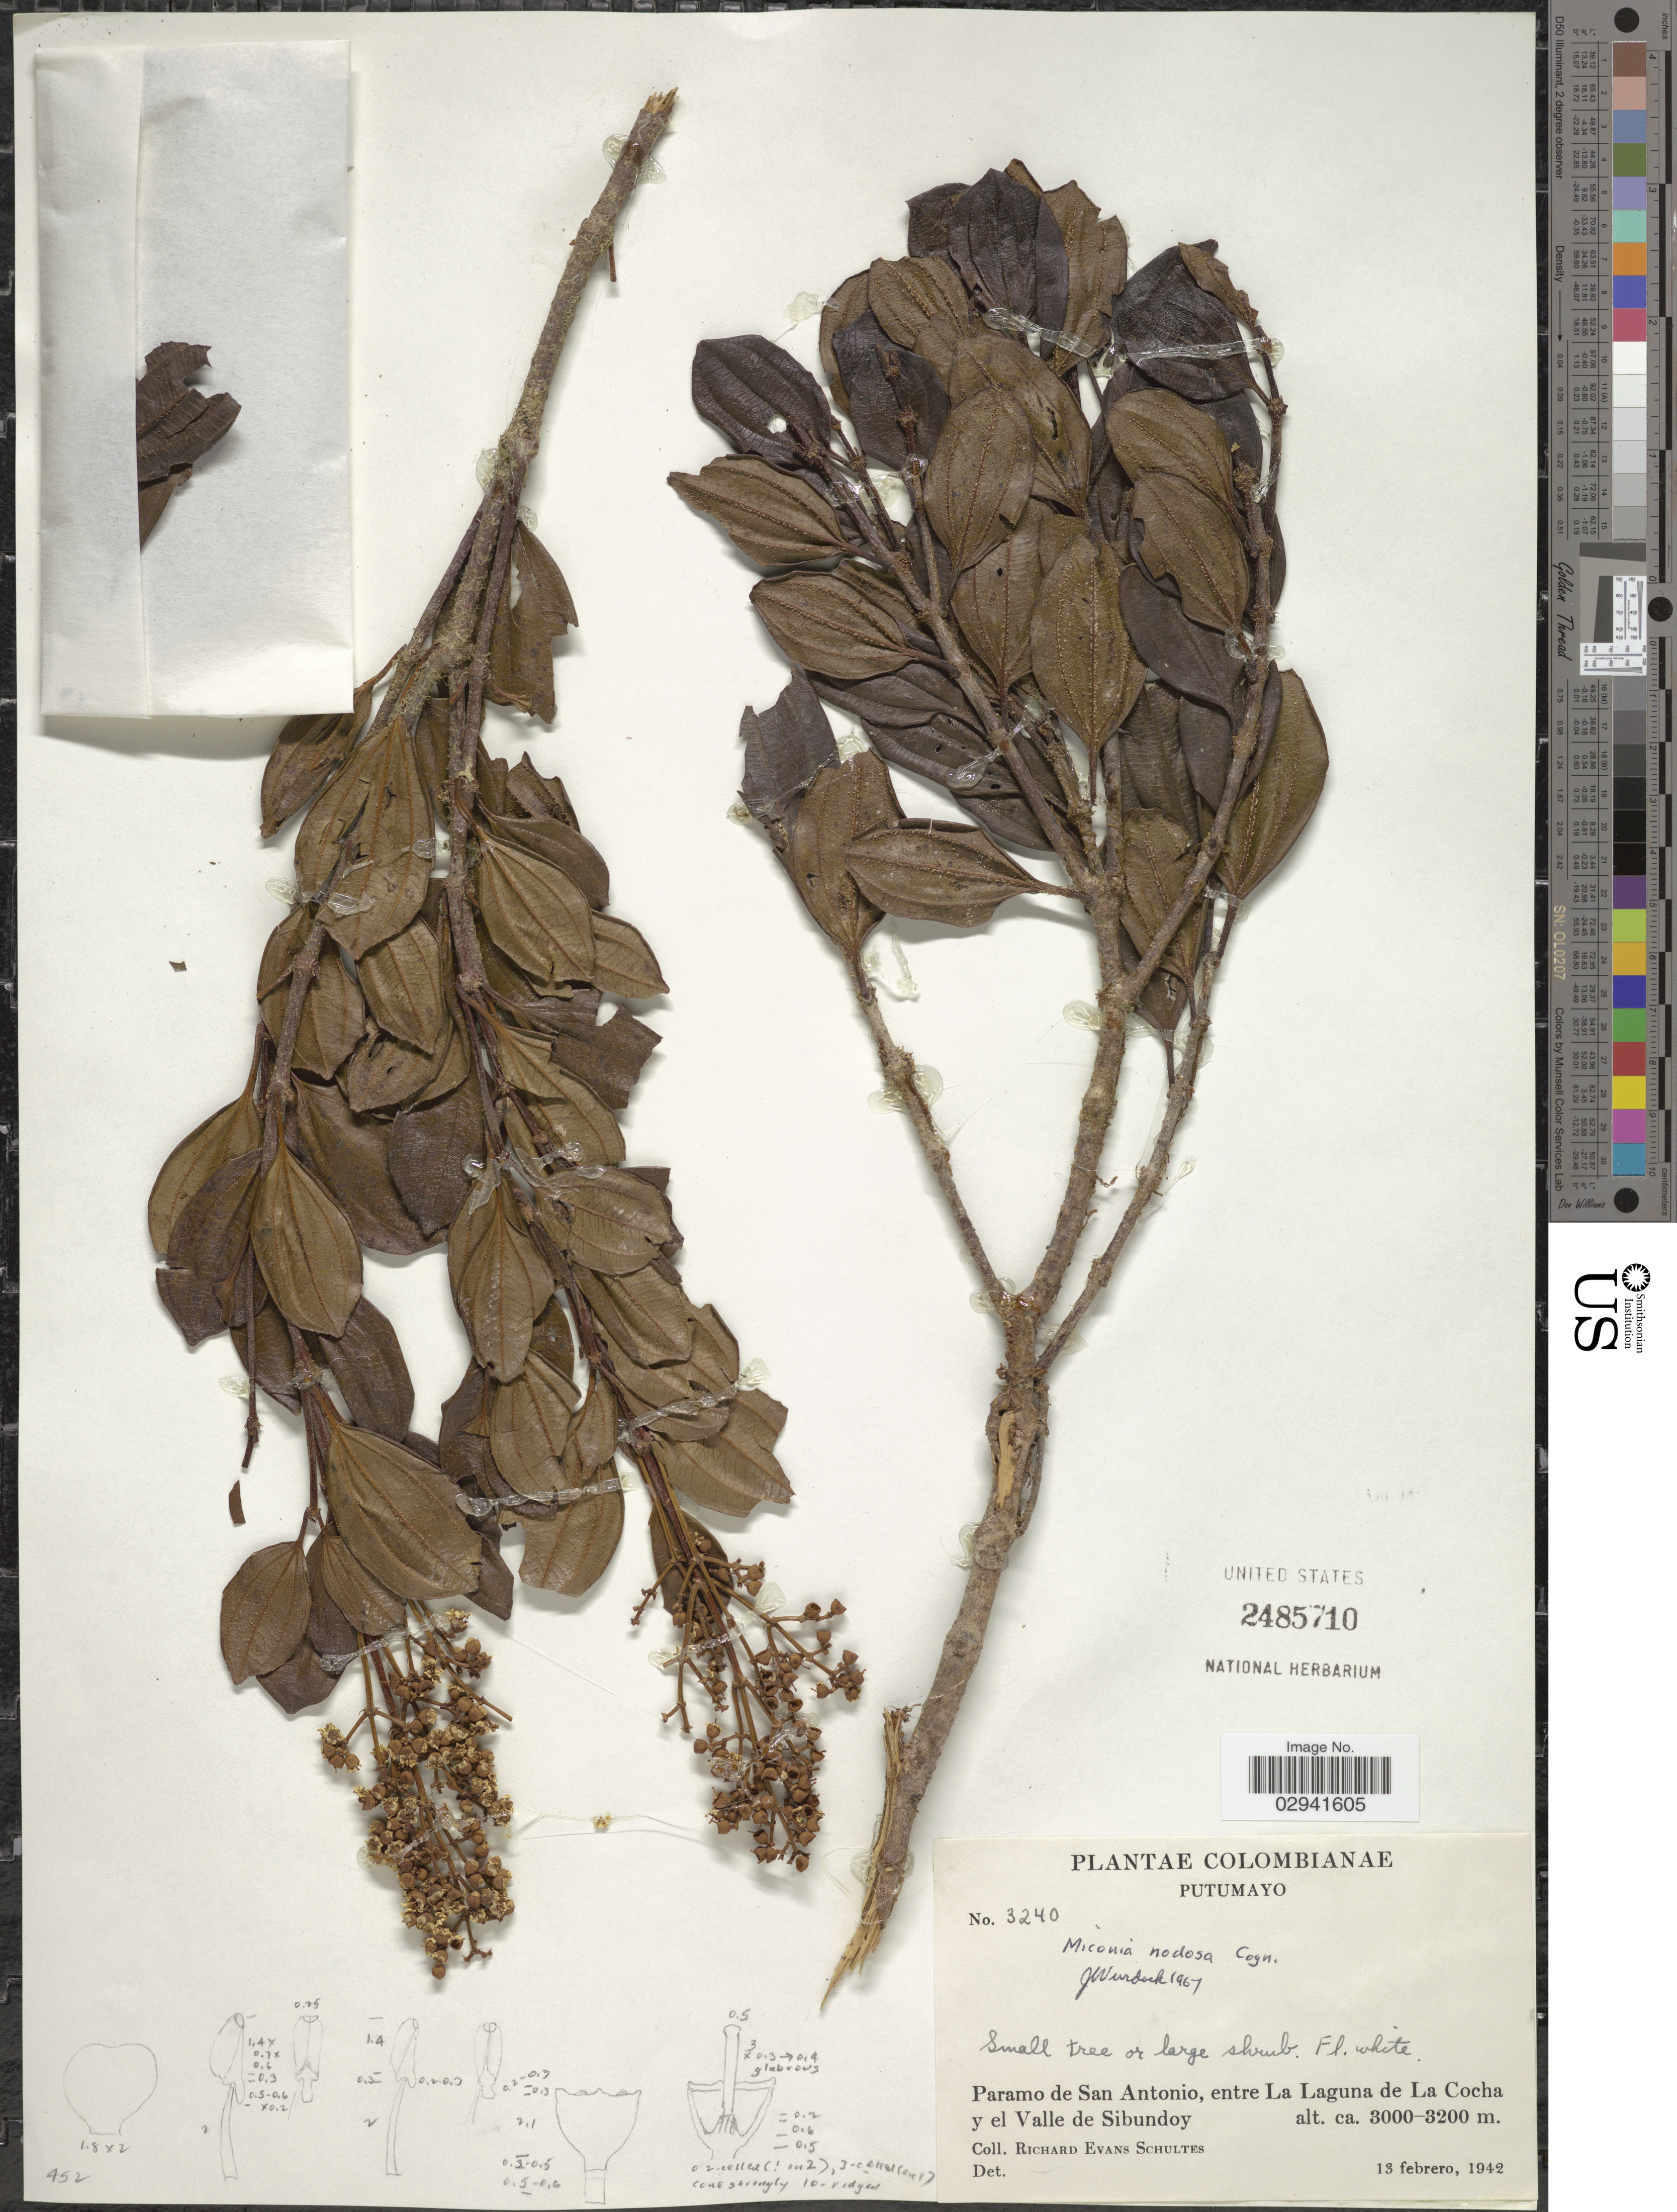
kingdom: Plantae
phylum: Tracheophyta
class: Magnoliopsida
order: Myrtales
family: Melastomataceae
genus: Miconia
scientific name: Miconia nodosa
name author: Cogn.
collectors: R. E. Schultes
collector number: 3240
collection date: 1942-02-13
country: Colombia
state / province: Putumayo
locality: Paramo de San Antonio, entre La Laguna de La Cocha y el Valle de Sibundoy.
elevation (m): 3000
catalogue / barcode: US 2485710